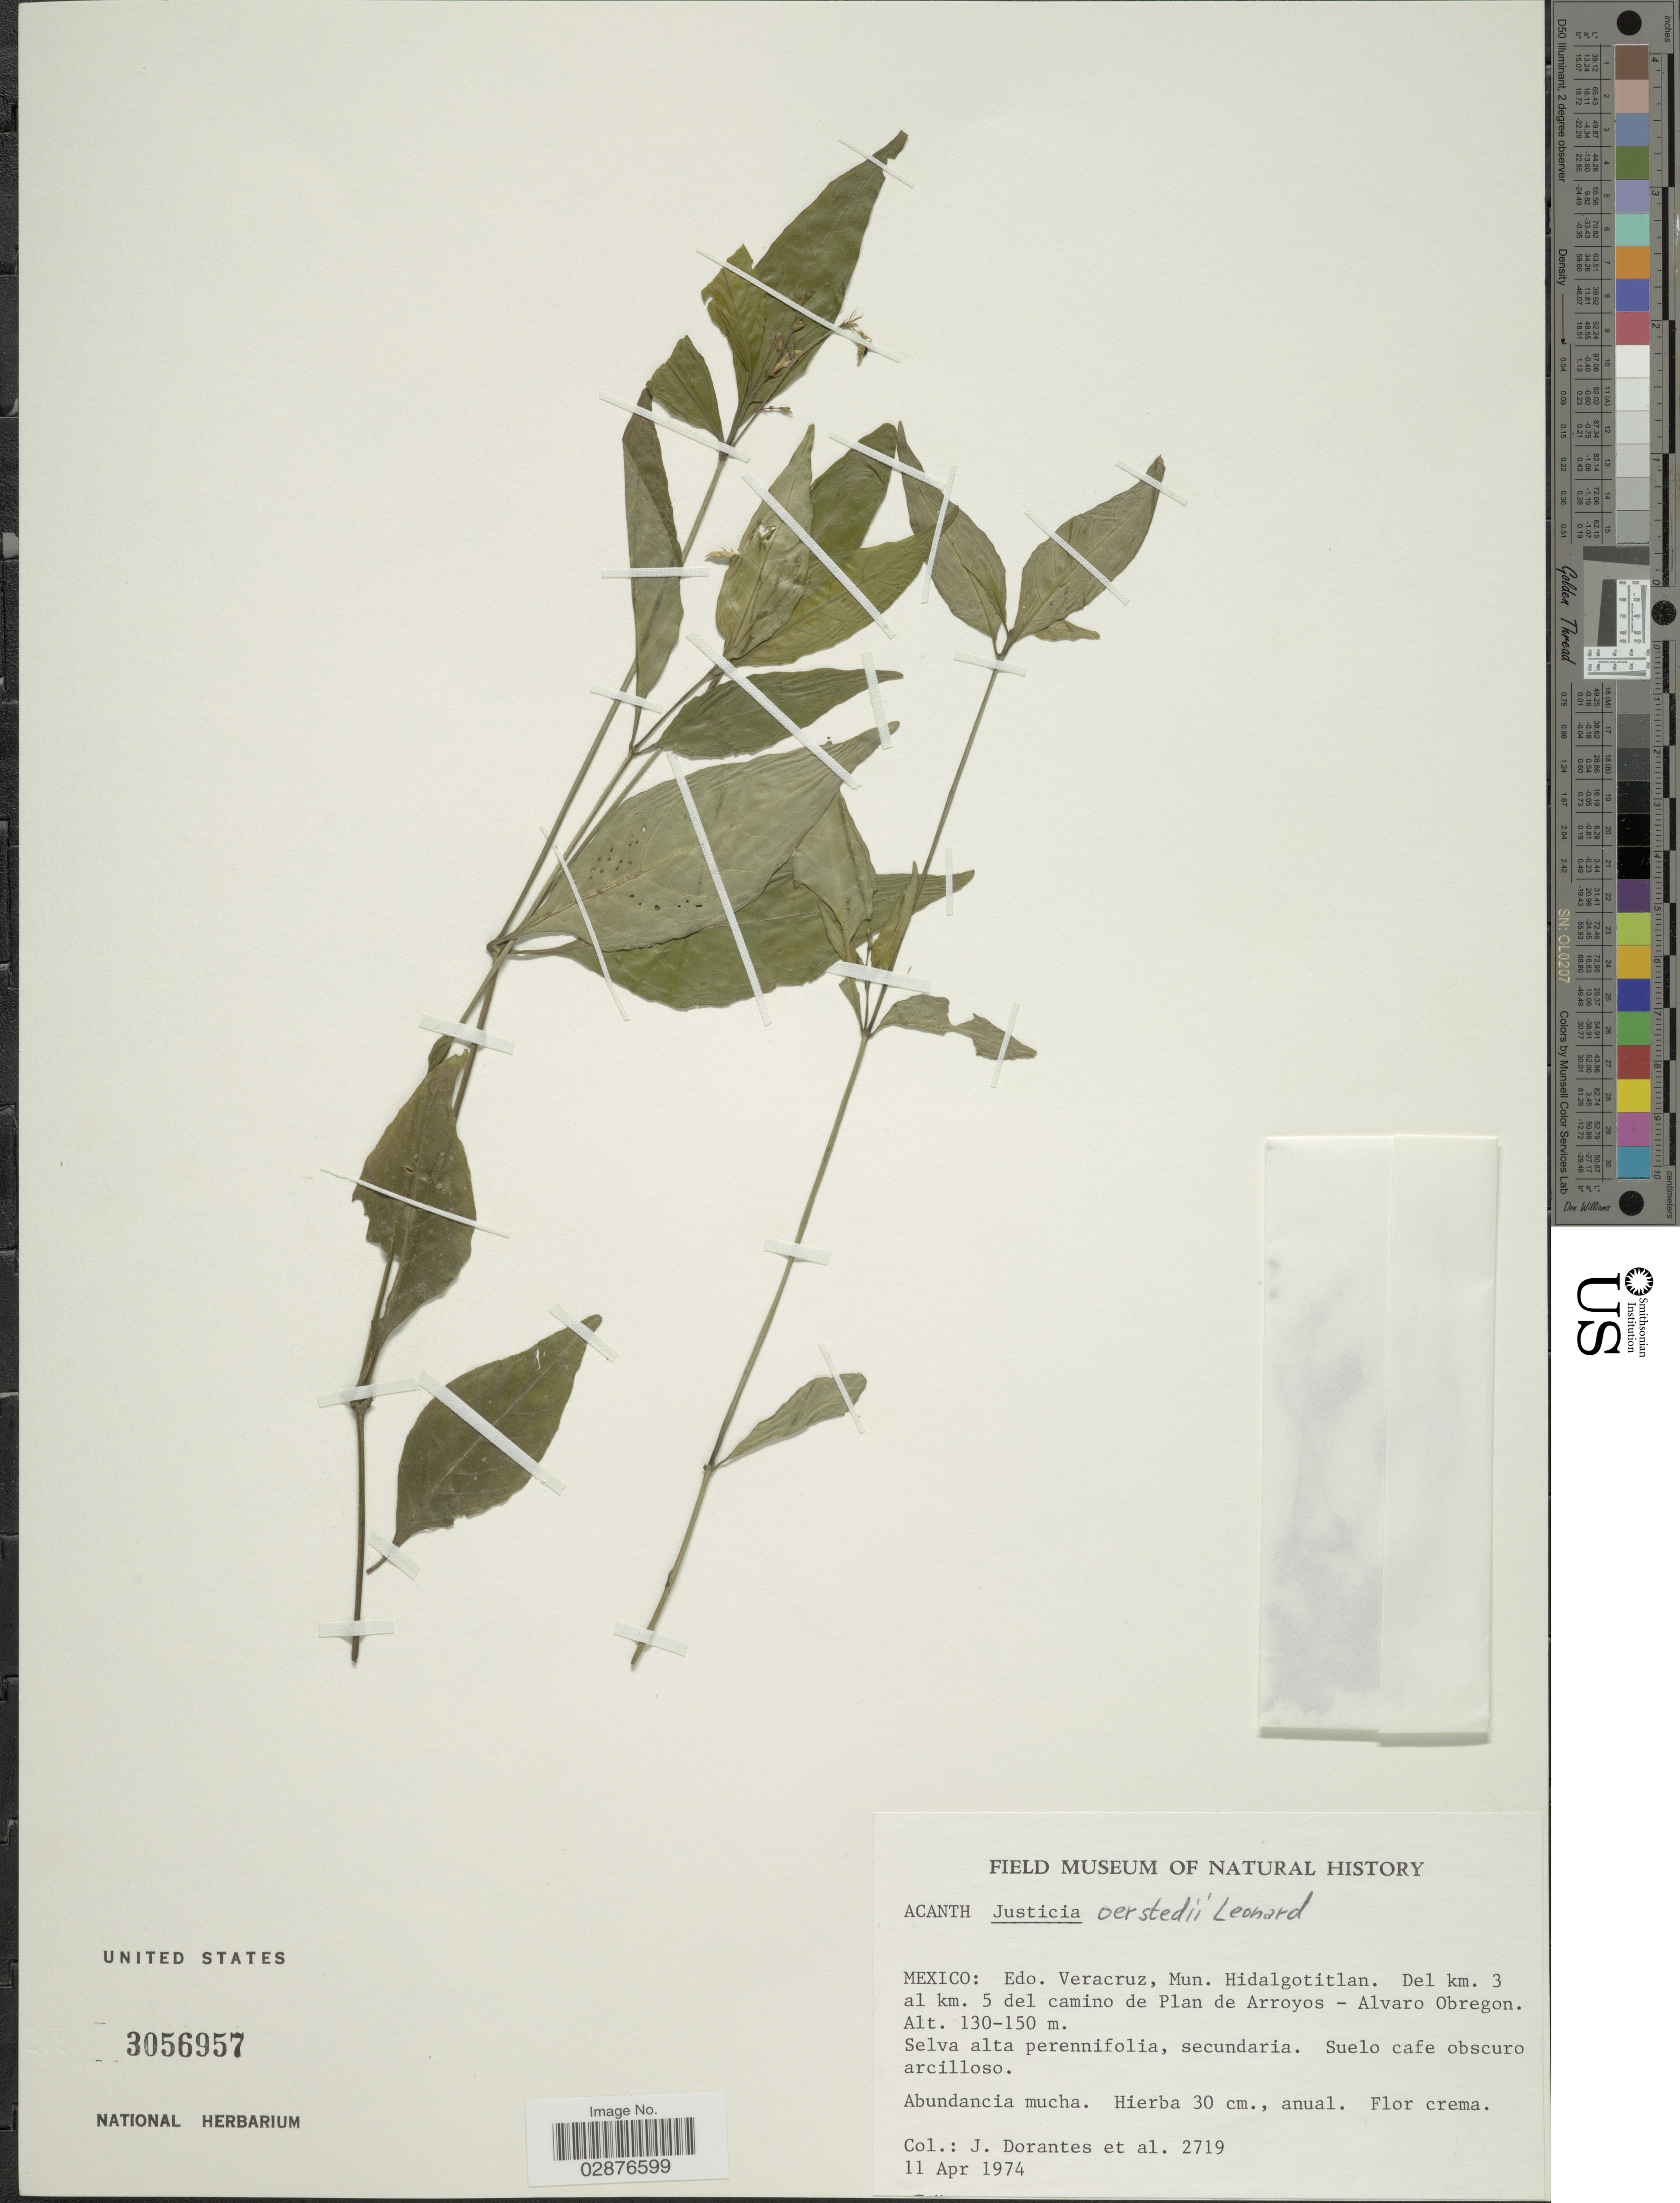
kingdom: Plantae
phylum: Tracheophyta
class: Magnoliopsida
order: Lamiales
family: Acanthaceae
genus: Justicia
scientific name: Justicia oerstedii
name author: Leonard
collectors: J. Dorantes & et al.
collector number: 2719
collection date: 1974-04-11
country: Mexico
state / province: Veracruz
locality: Mun. Hidalgotitlan. Del km. 3 al km. 5 del camino de Plan de Arroyos - Alvaro Obregon.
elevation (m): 130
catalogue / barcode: US 3056957